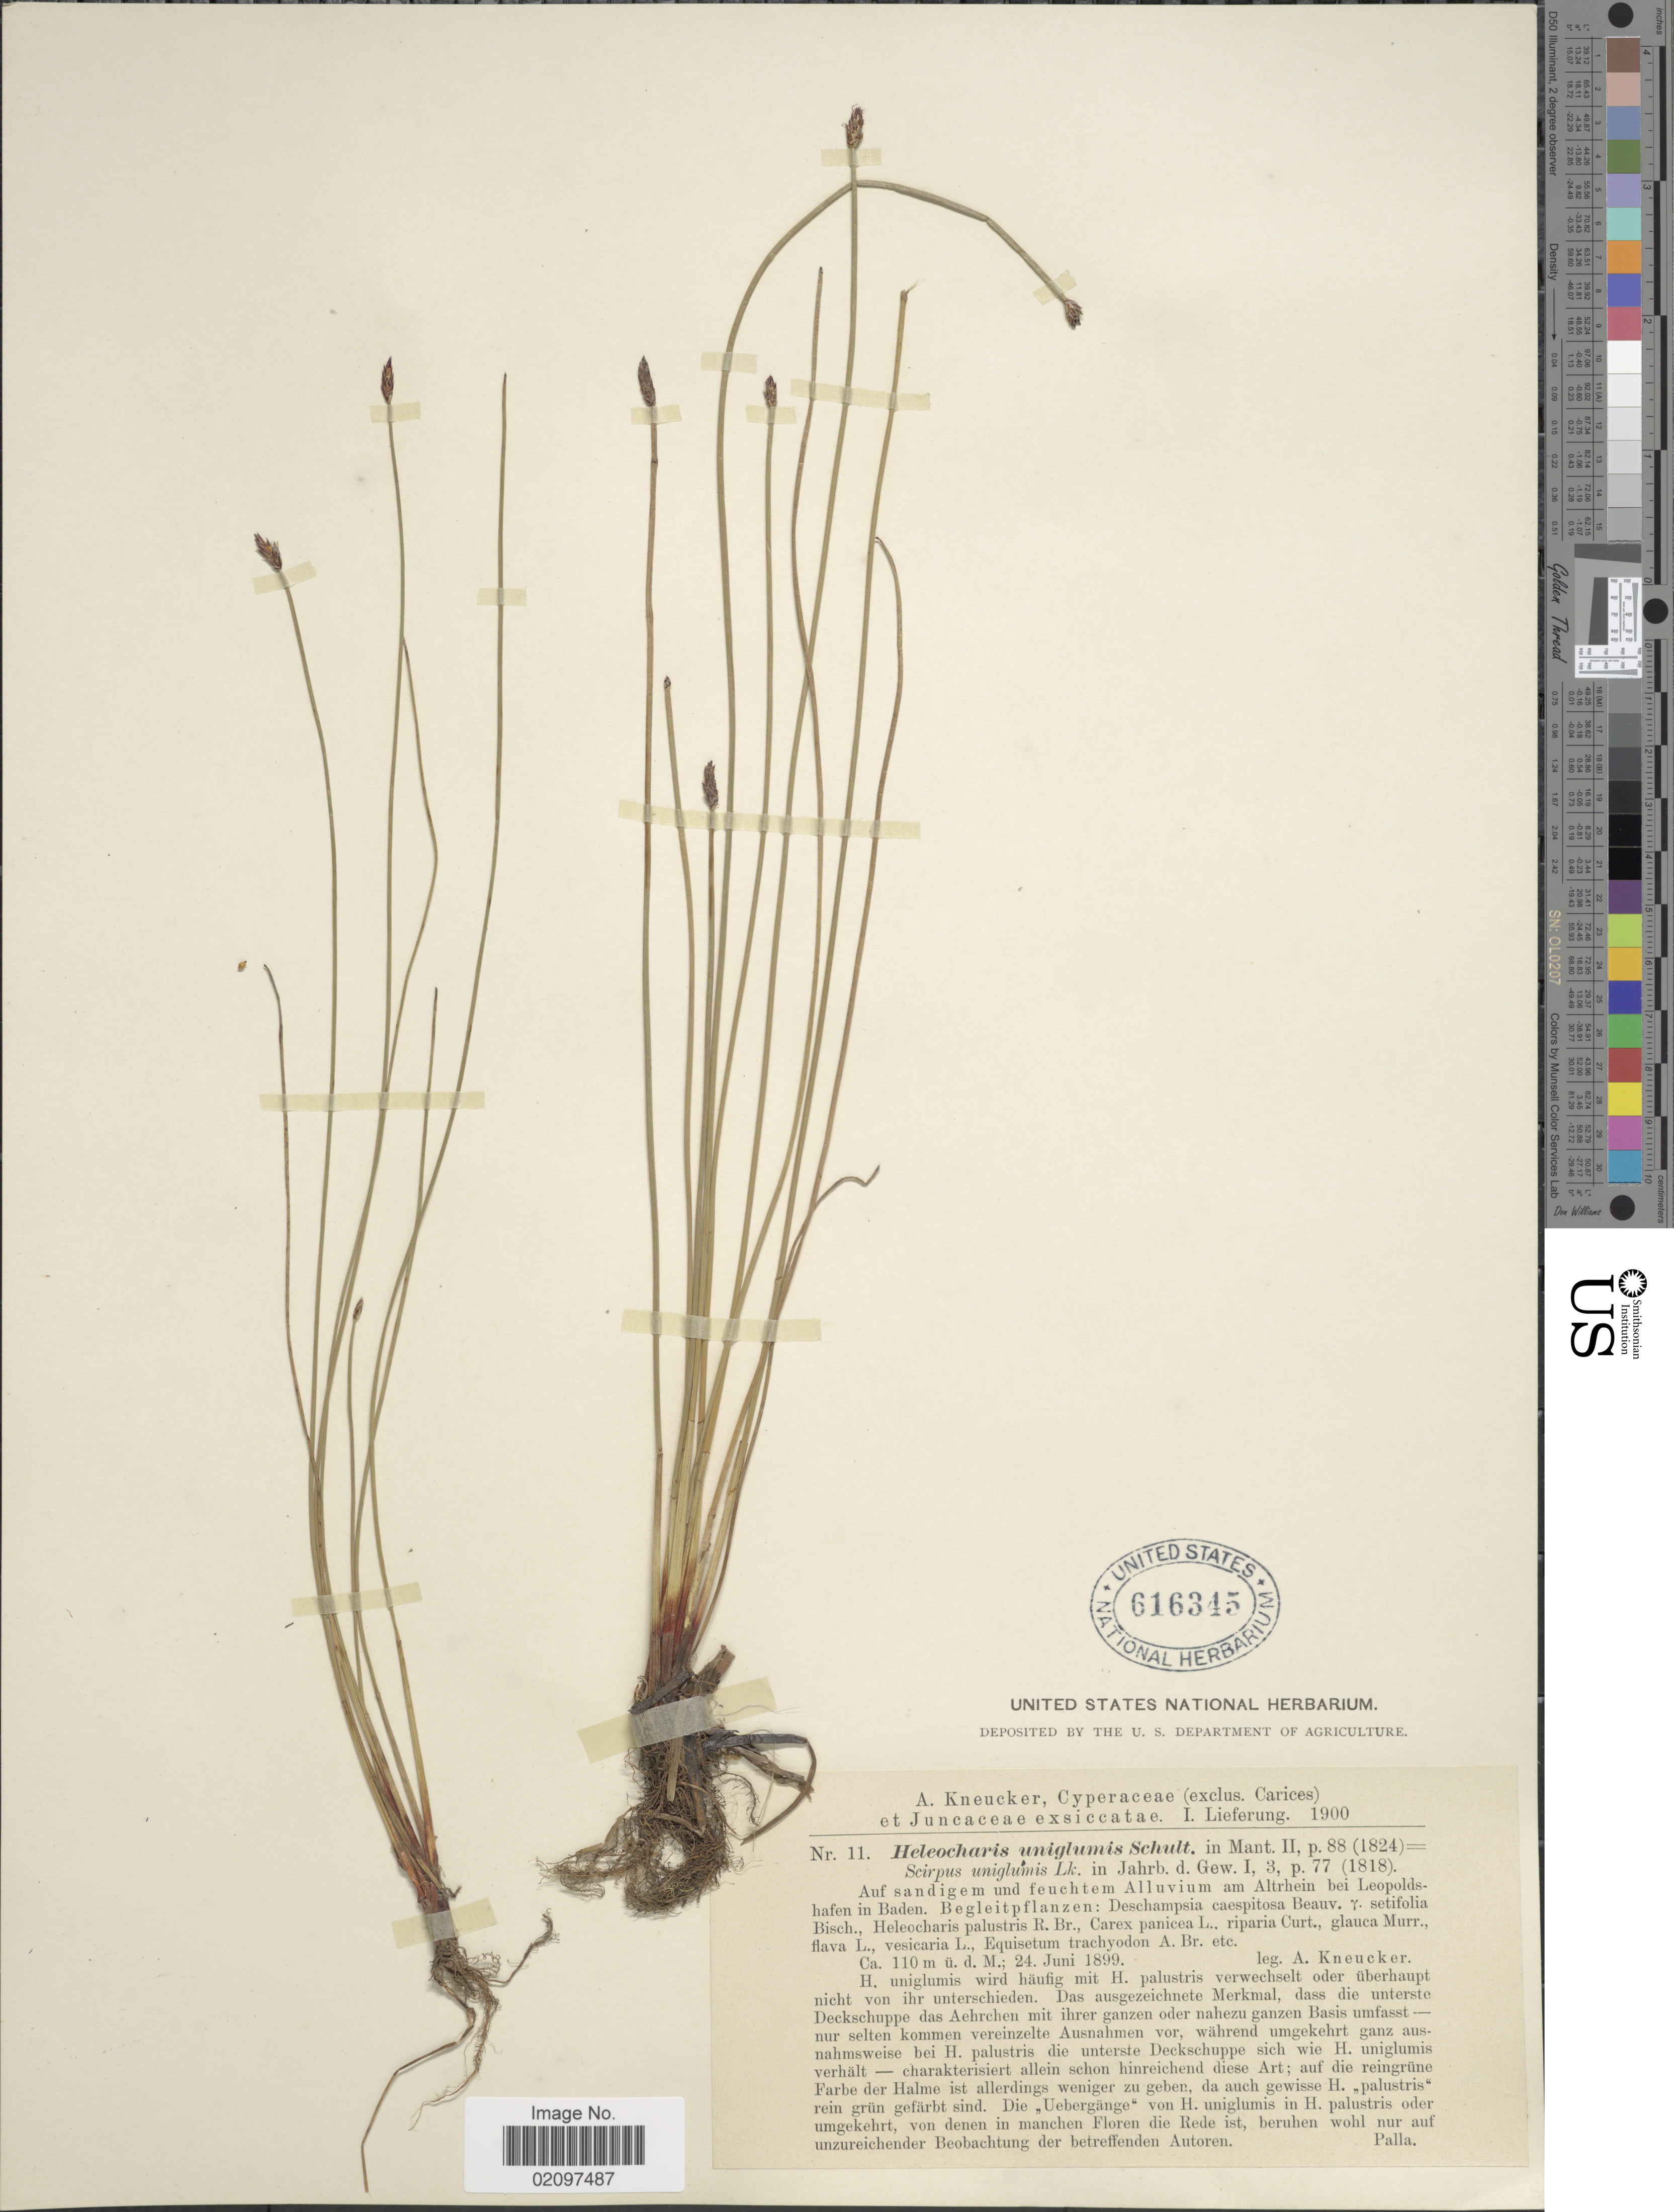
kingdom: Plantae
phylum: Tracheophyta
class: Liliopsida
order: Poales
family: Cyperaceae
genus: Eleocharis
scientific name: Eleocharis uniglumis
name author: (Link) Schult.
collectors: A. Kneucker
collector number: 11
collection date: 1899-06-24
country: Germany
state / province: Baden-Württemberg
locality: Auf sandigem und feuchten Alluvium am Altrhein bei Leopoldshafen in baden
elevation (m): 110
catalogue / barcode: US 616345